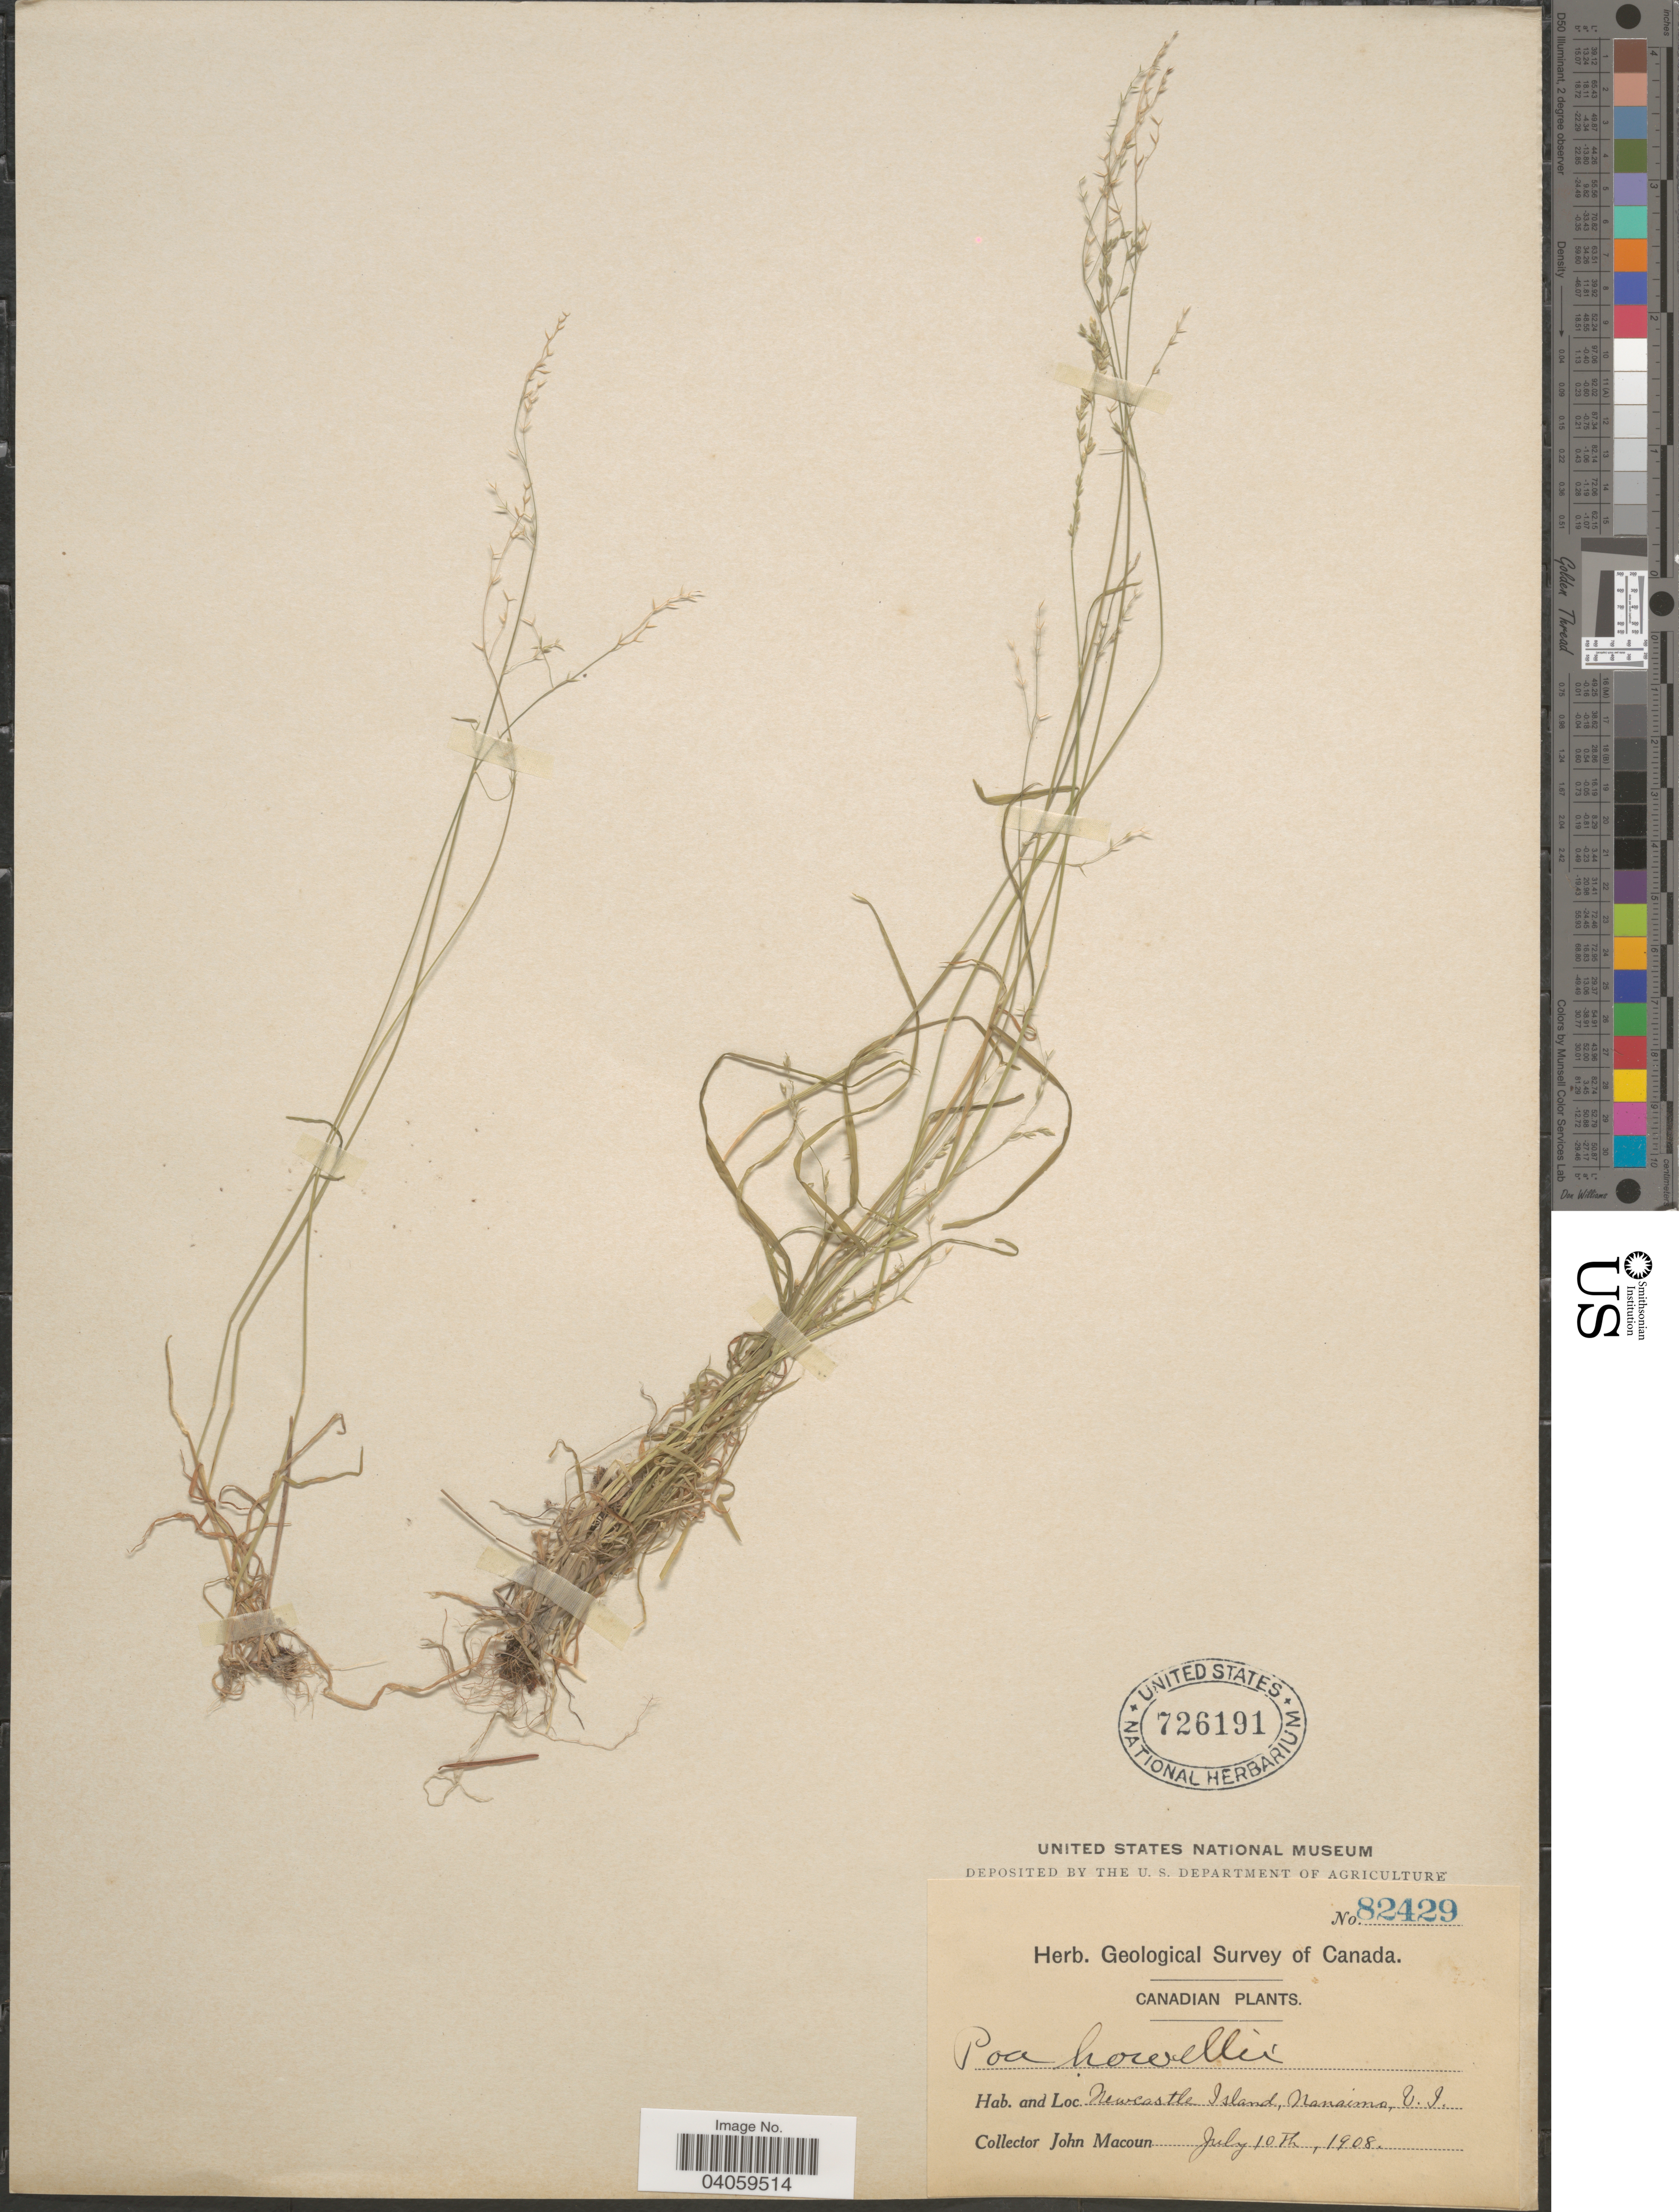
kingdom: Plantae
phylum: Tracheophyta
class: Liliopsida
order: Poales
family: Poaceae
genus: Poa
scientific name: Poa howellii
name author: Vasey & Scribn.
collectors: J. Macoun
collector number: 82429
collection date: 1908-07-10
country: Canada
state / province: British Columbia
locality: Newcastle Island, Nanaimo, V. I.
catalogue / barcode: US 726191